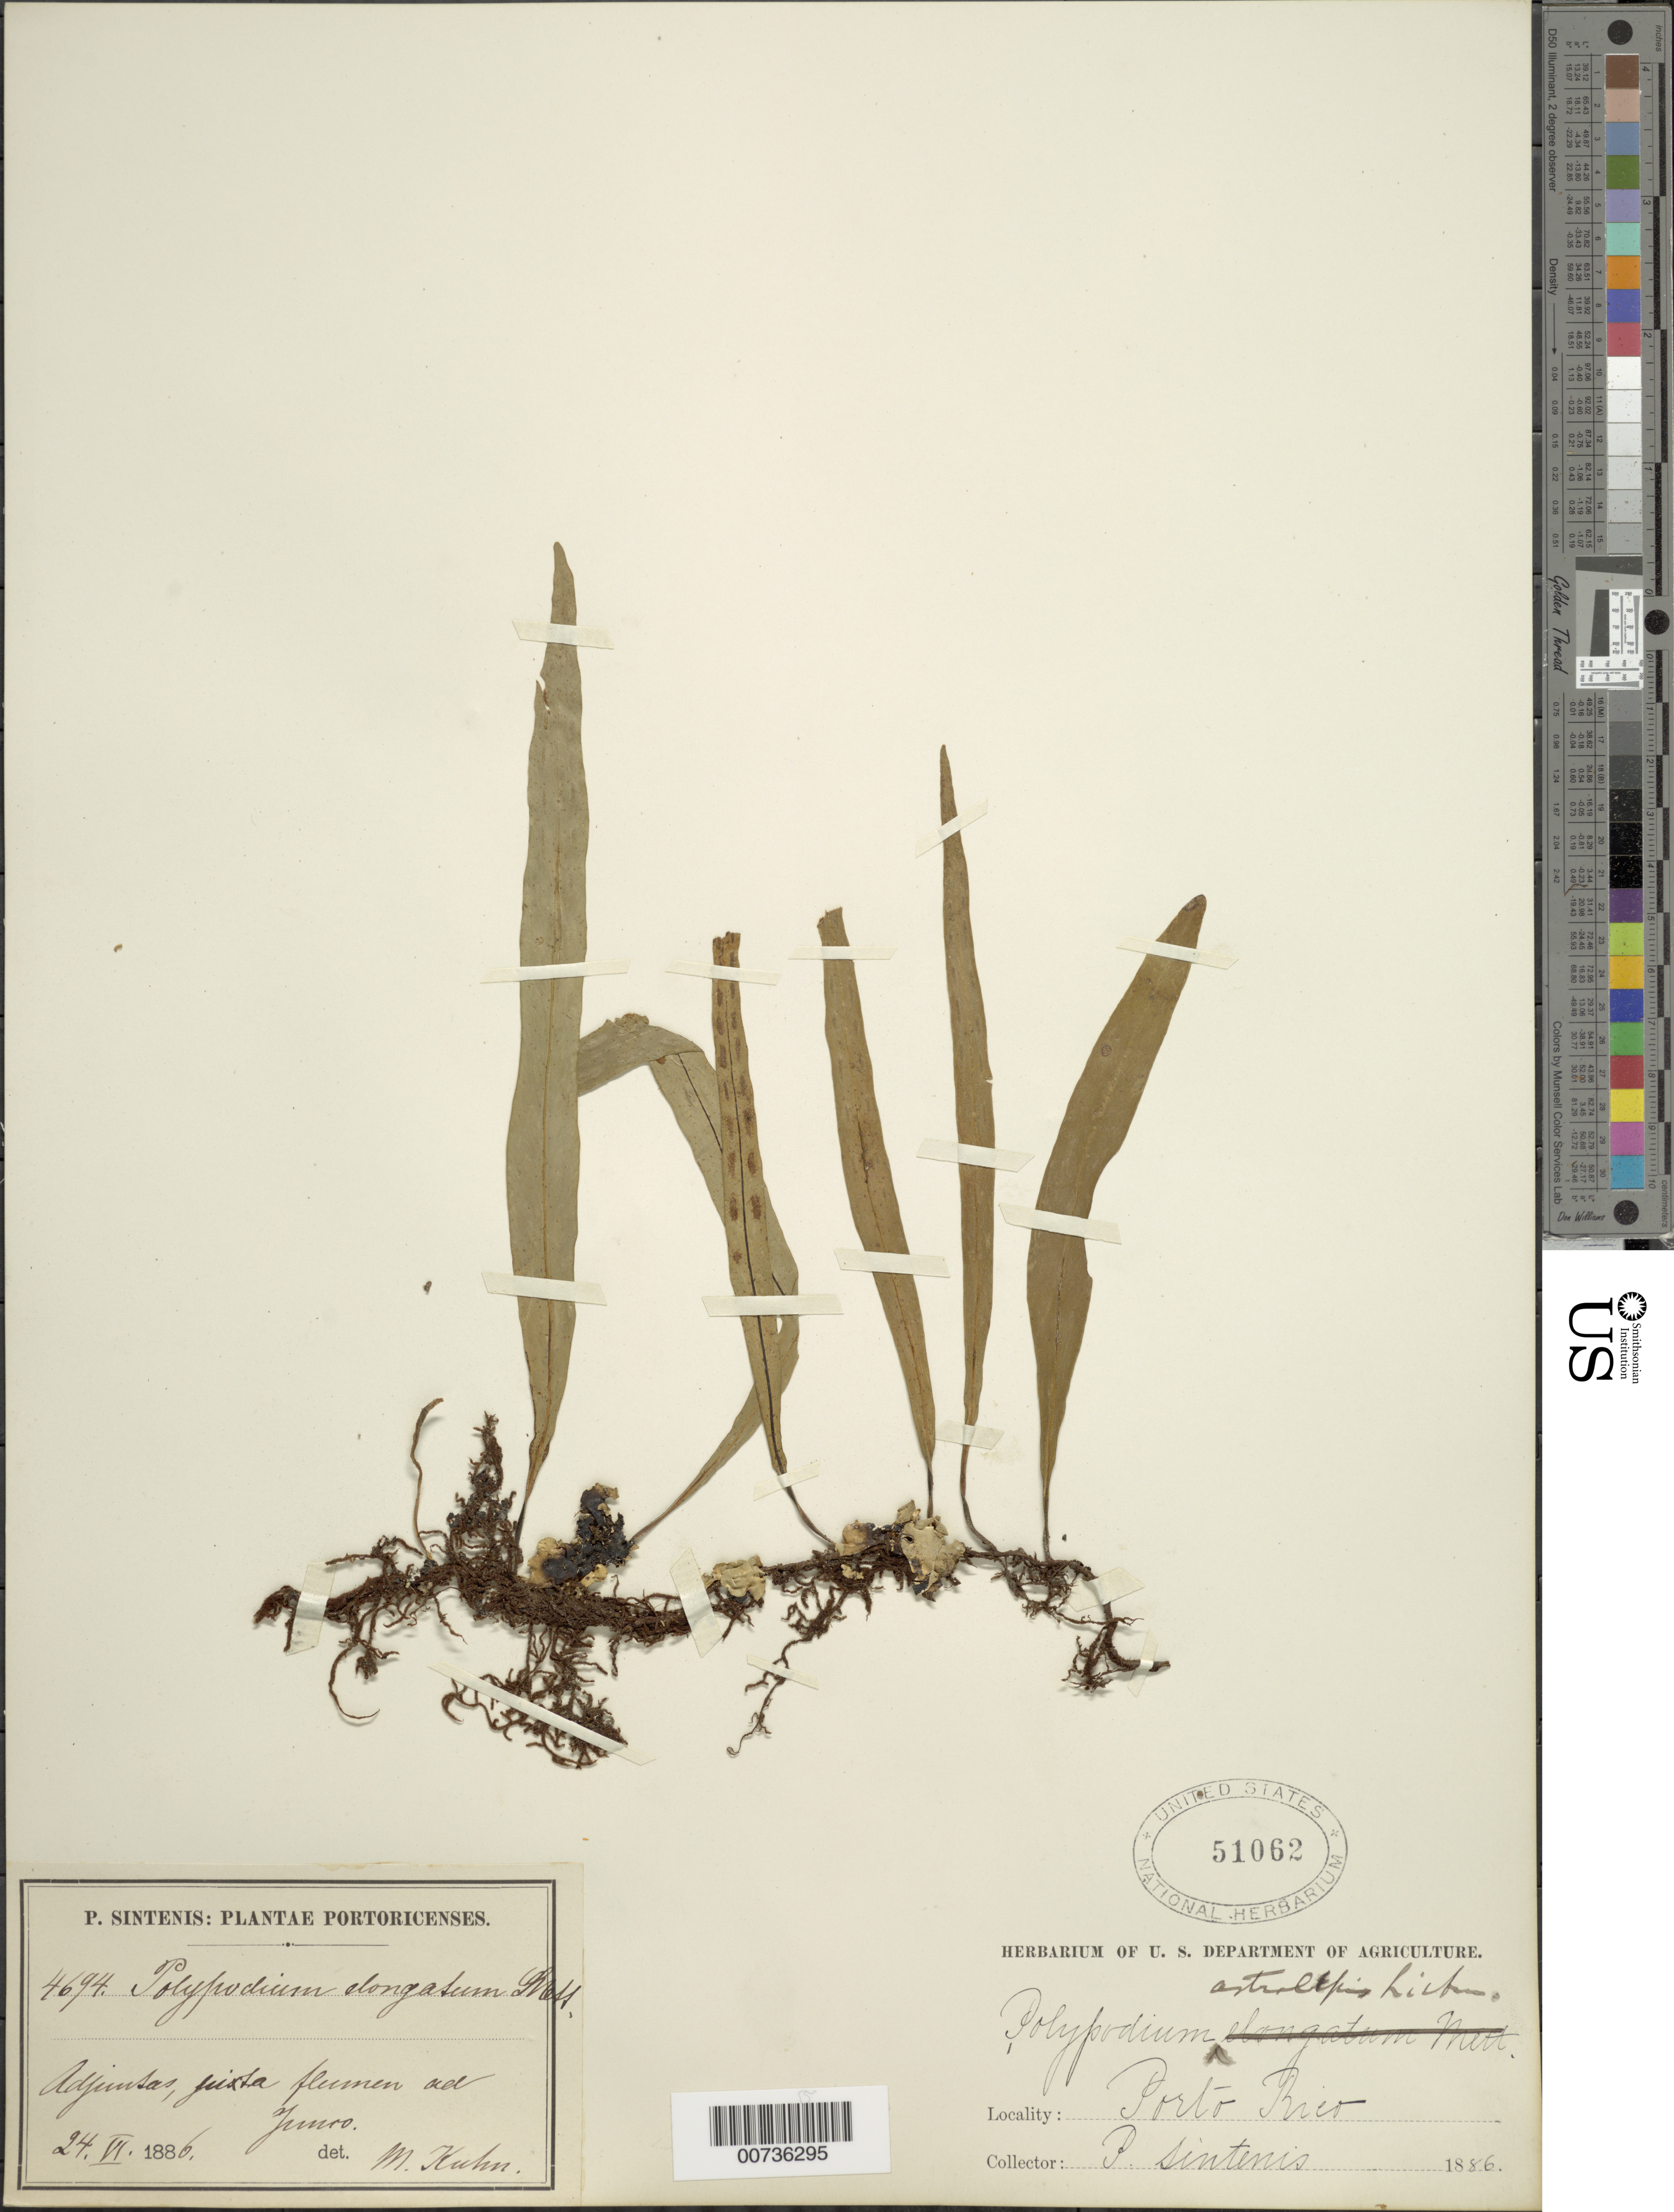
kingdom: Plantae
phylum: Tracheophyta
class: Polypodiopsida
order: Polypodiales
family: Polypodiaceae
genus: Pleopeltis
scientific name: Pleopeltis astrolepis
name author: (Liebm.) E. Fourn.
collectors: P. Sintenis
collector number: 4694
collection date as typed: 24 Jun 1886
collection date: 1886-06-24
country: Puerto Rico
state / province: Adjuntas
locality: Adjuntas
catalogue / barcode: US 51062